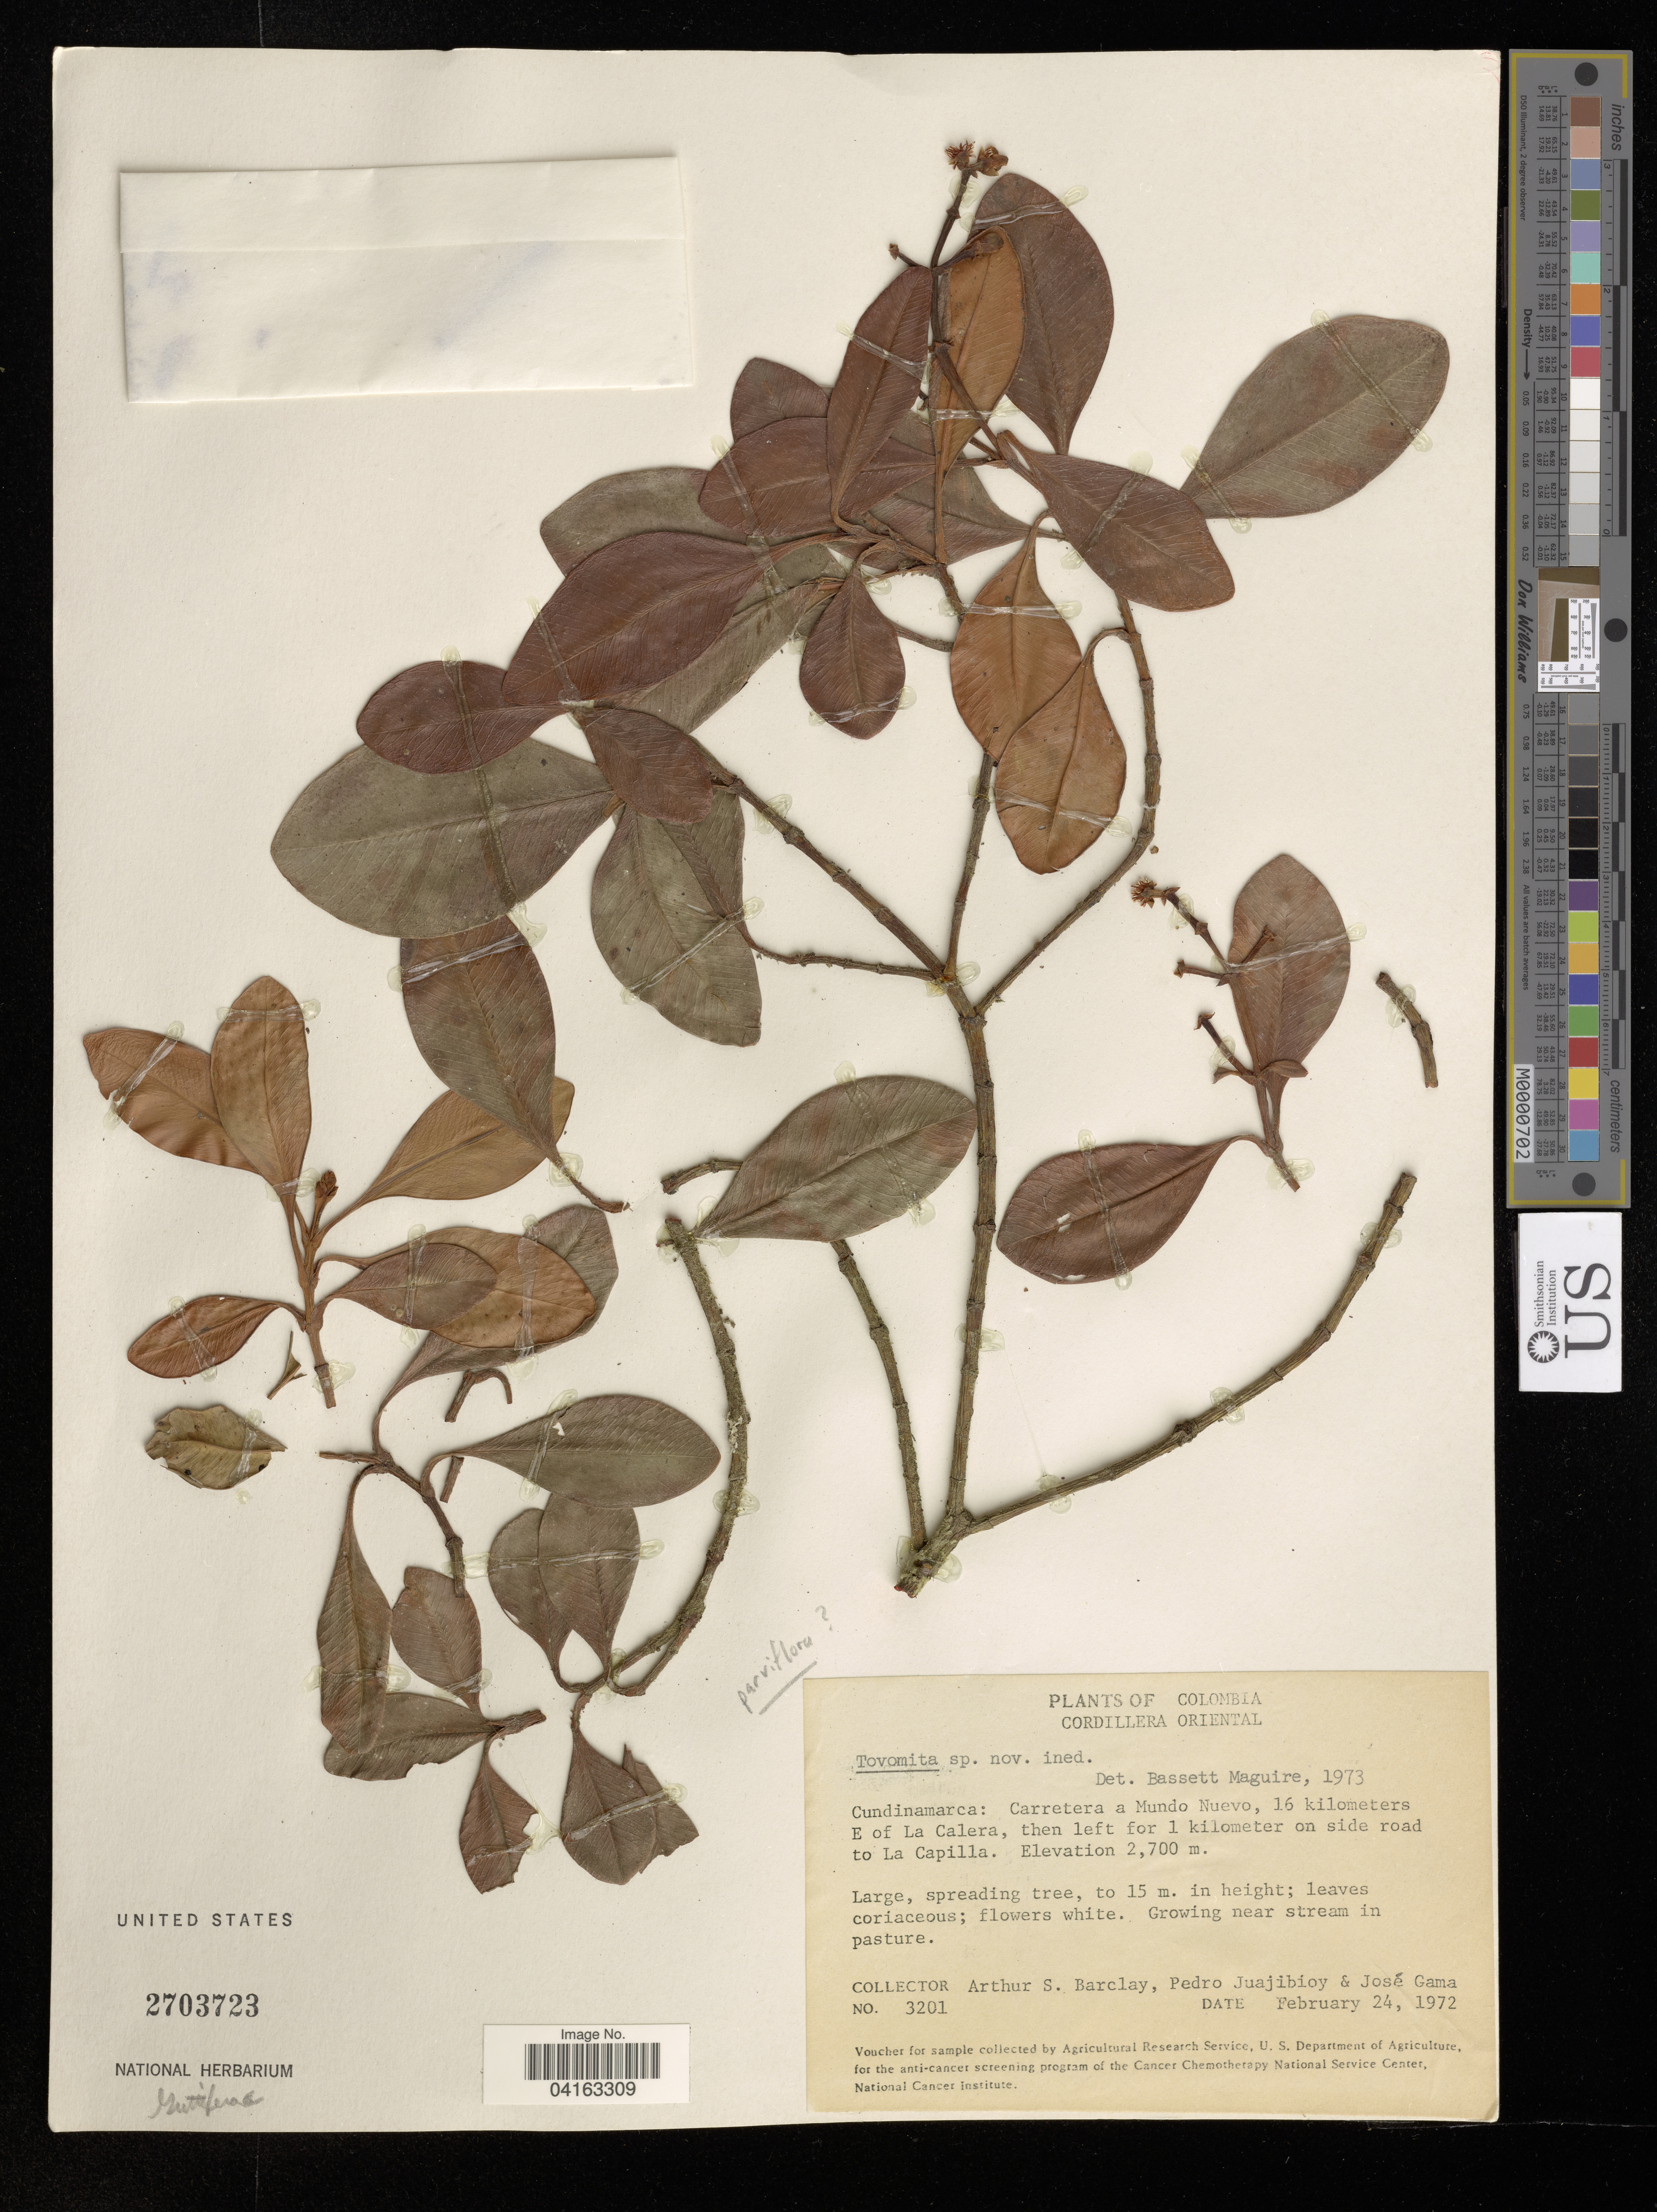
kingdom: Plantae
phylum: Tracheophyta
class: Magnoliopsida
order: Malpighiales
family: Clusiaceae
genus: Tovomita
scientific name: Tovomita sp.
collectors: A. S. Barclay, P. Juajibioy & J. Gama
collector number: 3201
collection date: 1972-02-24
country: Colombia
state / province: Cundinamarca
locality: Carretera a Mundo Nuevo, 16 kilometers E of La Calera, then left for 1 kilometer on side road to La Capilla.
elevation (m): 2700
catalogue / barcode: US 2703723